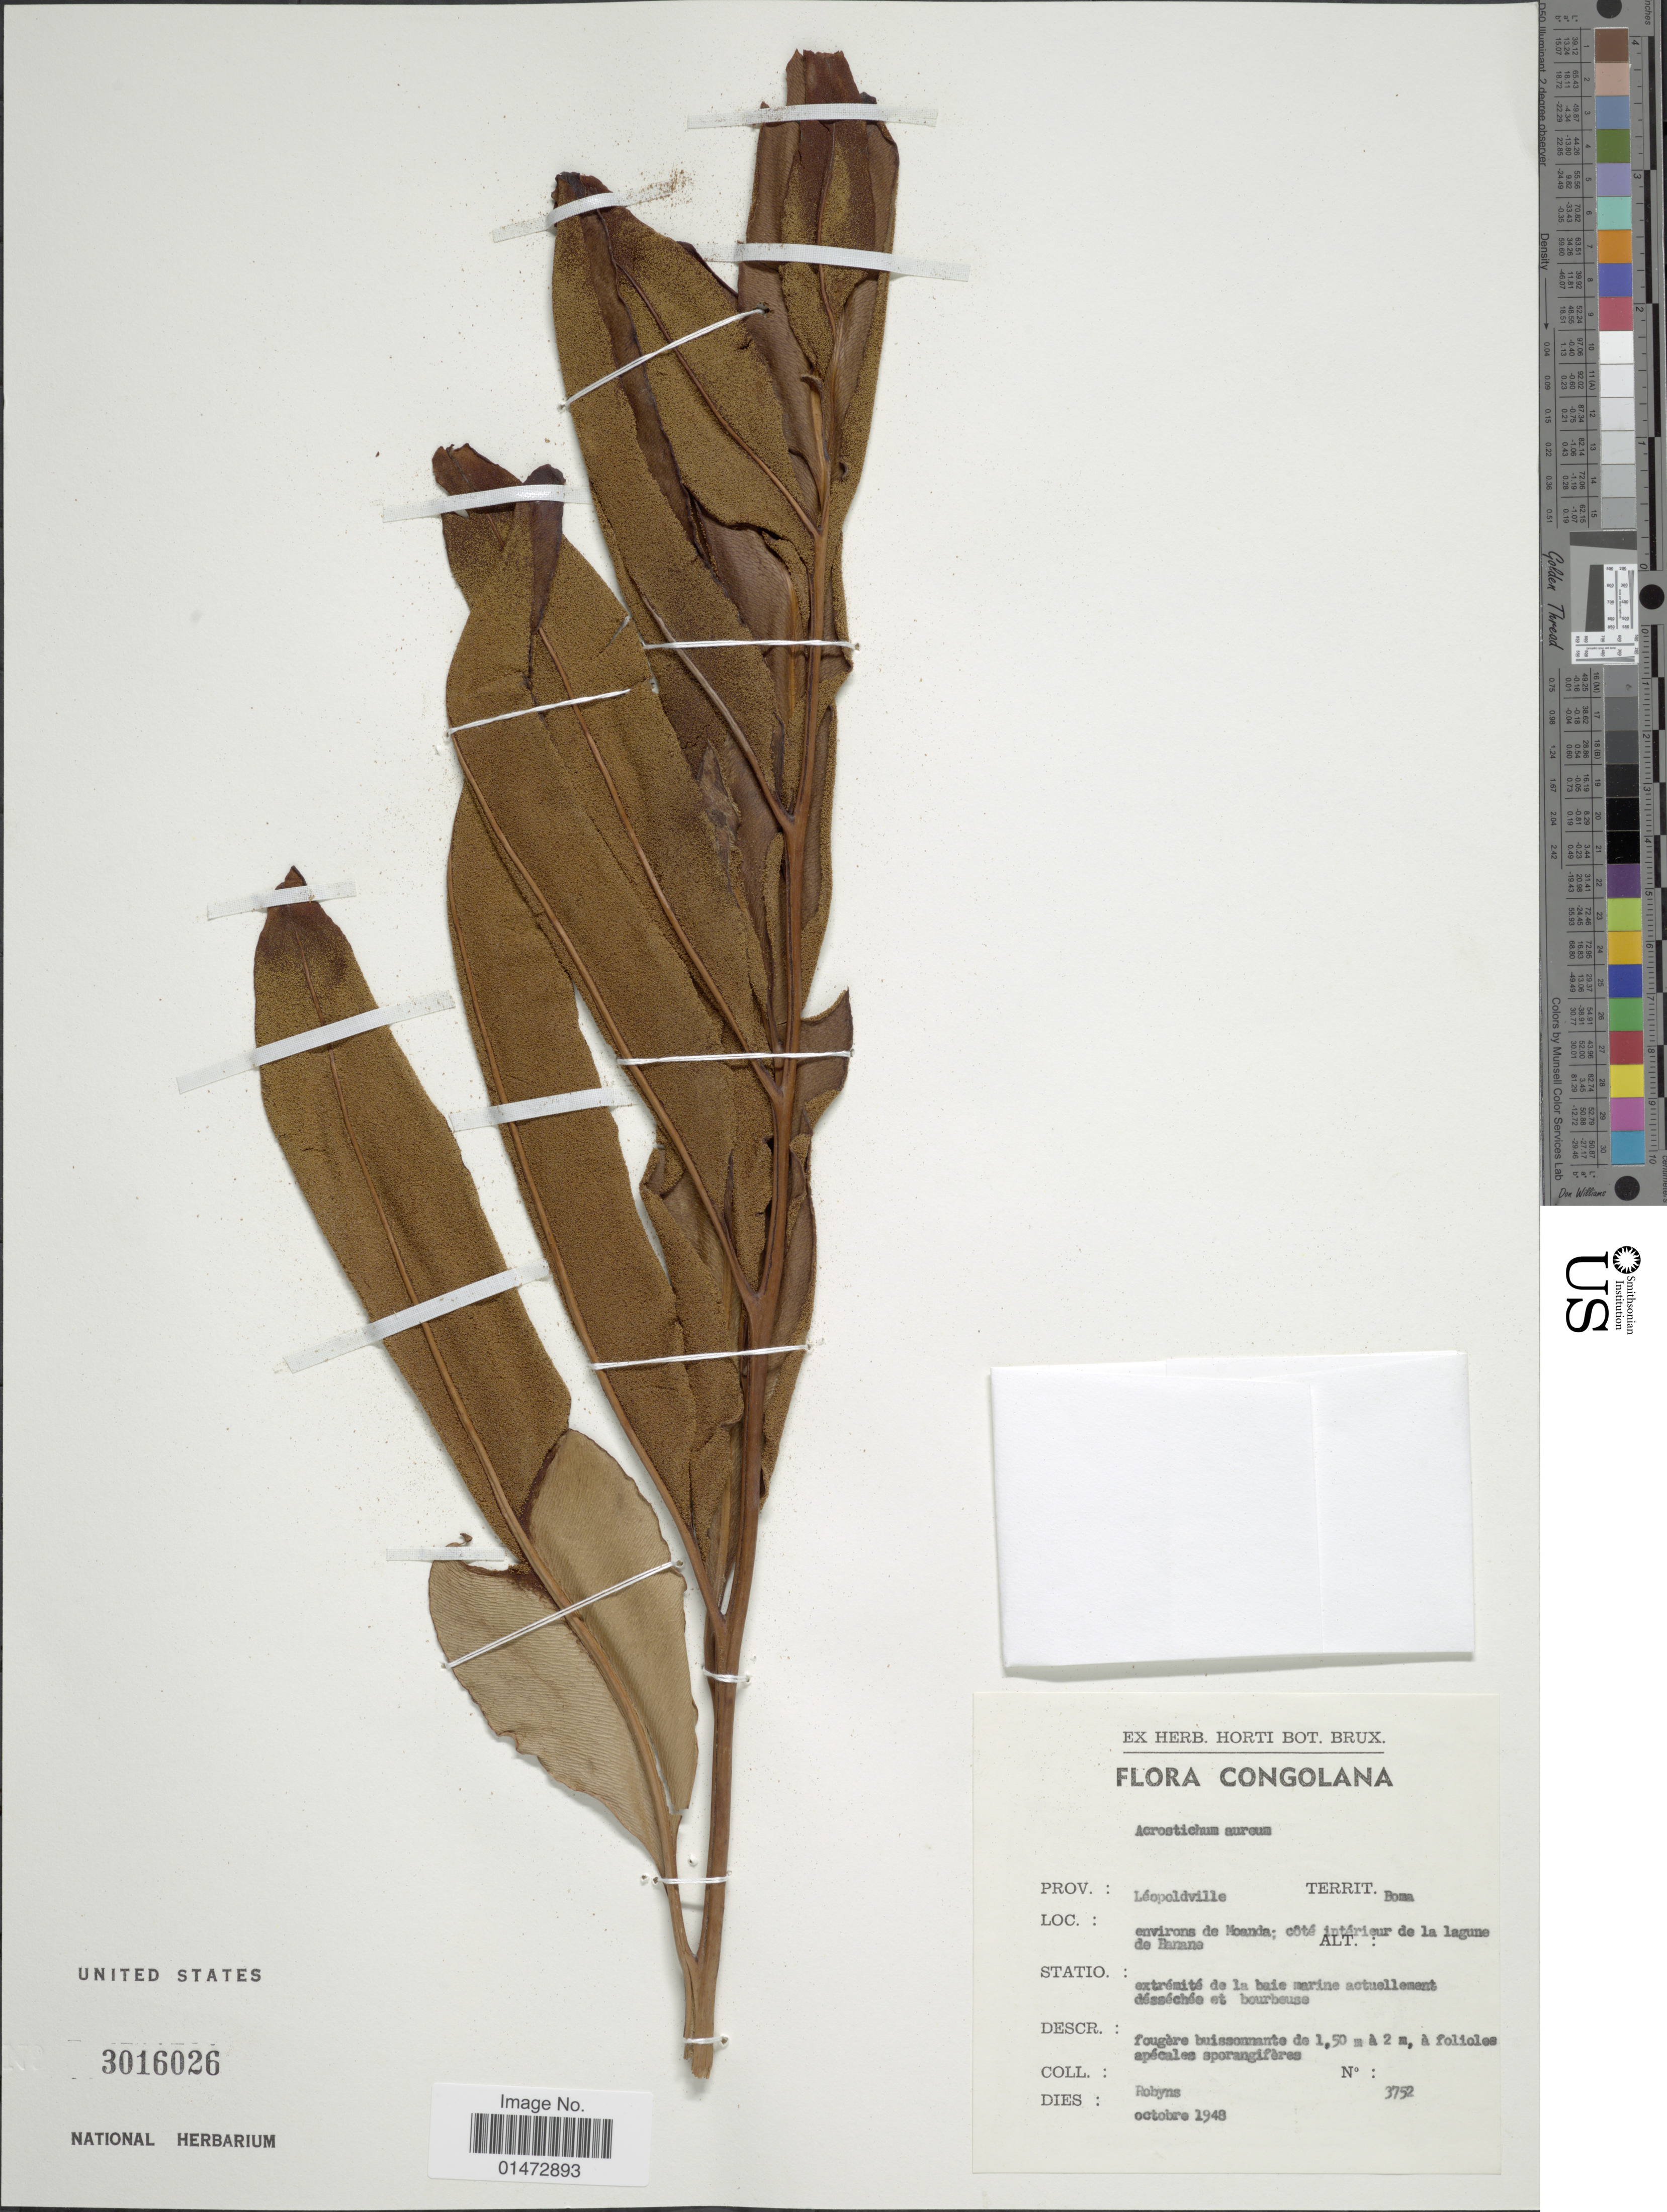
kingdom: Plantae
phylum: Tracheophyta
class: Polypodiopsida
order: Polypodiales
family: Pteridaceae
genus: Acrostichum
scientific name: Acrostichum aureum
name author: L.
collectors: -. Robyns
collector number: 3752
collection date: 1948-10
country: Congo, Democratic Republic of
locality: Prov.: Lépoldville. Territ. Boma. Environs de Moanda; côté intárieur de la lagune de Banana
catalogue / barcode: US 3016026